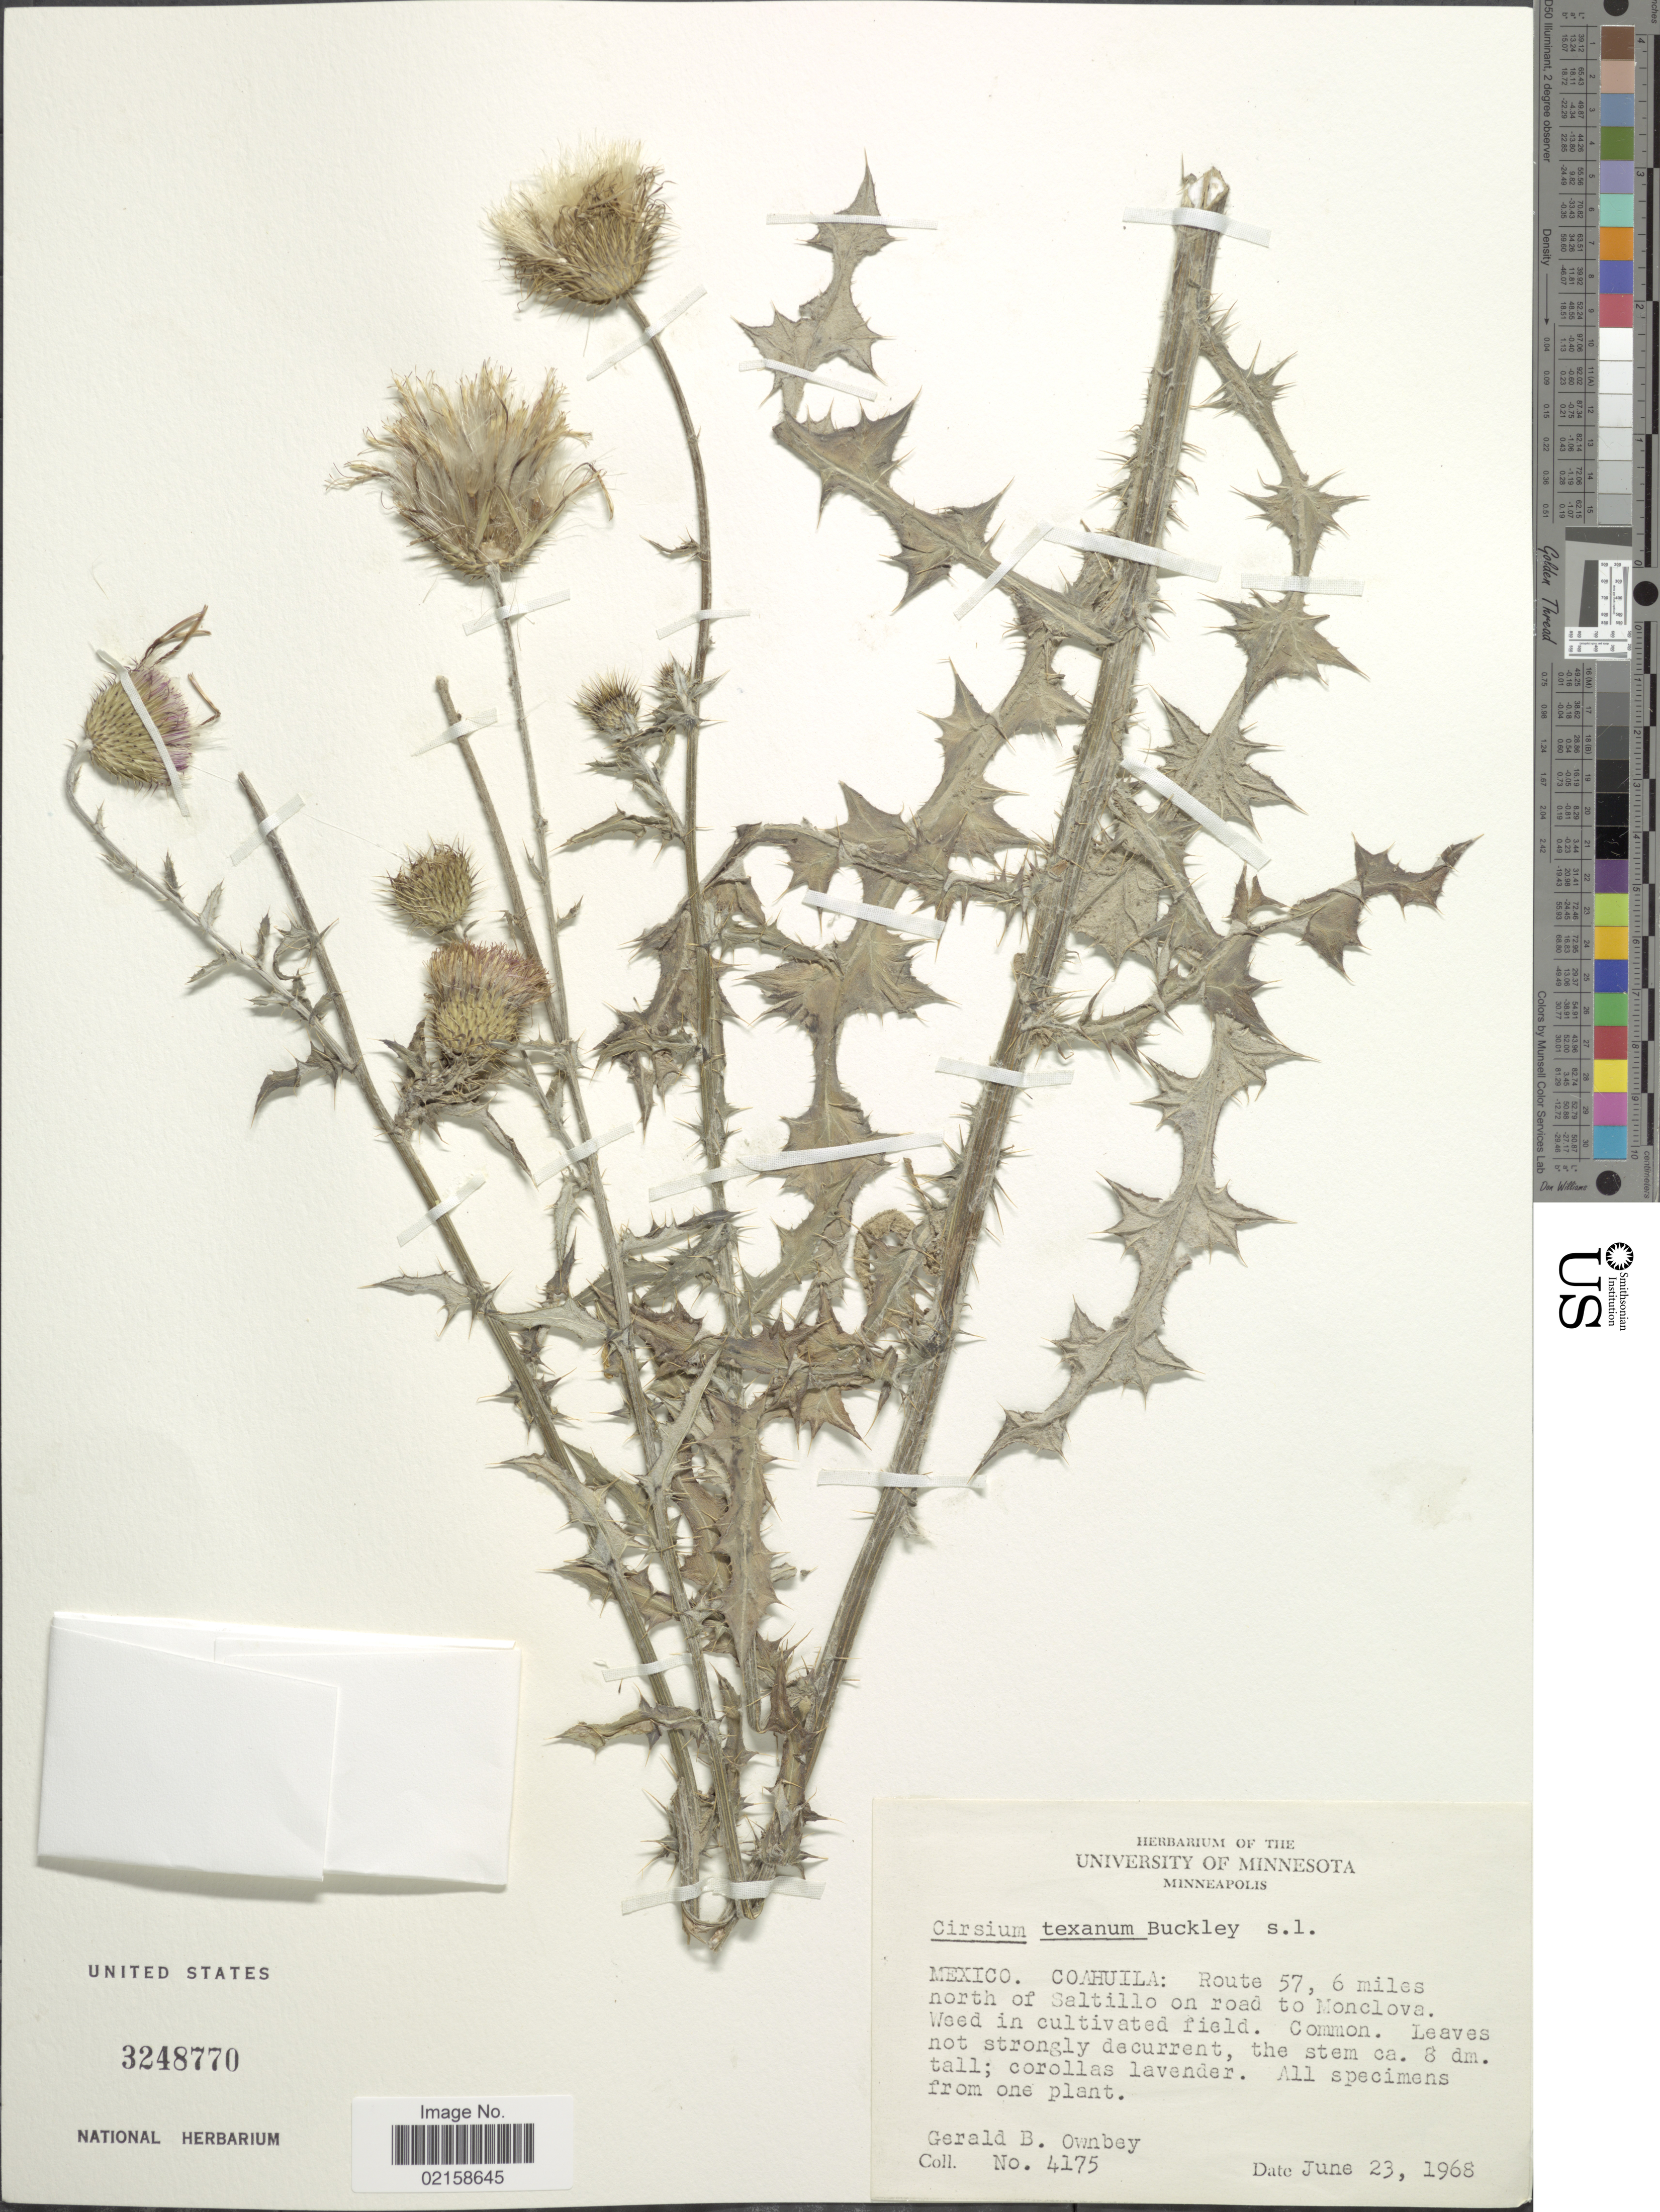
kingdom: Plantae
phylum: Tracheophyta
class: Magnoliopsida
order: Asterales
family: Asteraceae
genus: Cirsium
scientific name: Cirsium texanum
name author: Buckley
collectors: G. B. Ownbey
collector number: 4175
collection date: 1968-06-23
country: Mexico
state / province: Coahuila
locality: Route 57, 6 miles north of Saltillo on road to Monclove, weed in cultivated field.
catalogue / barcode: US 3248770